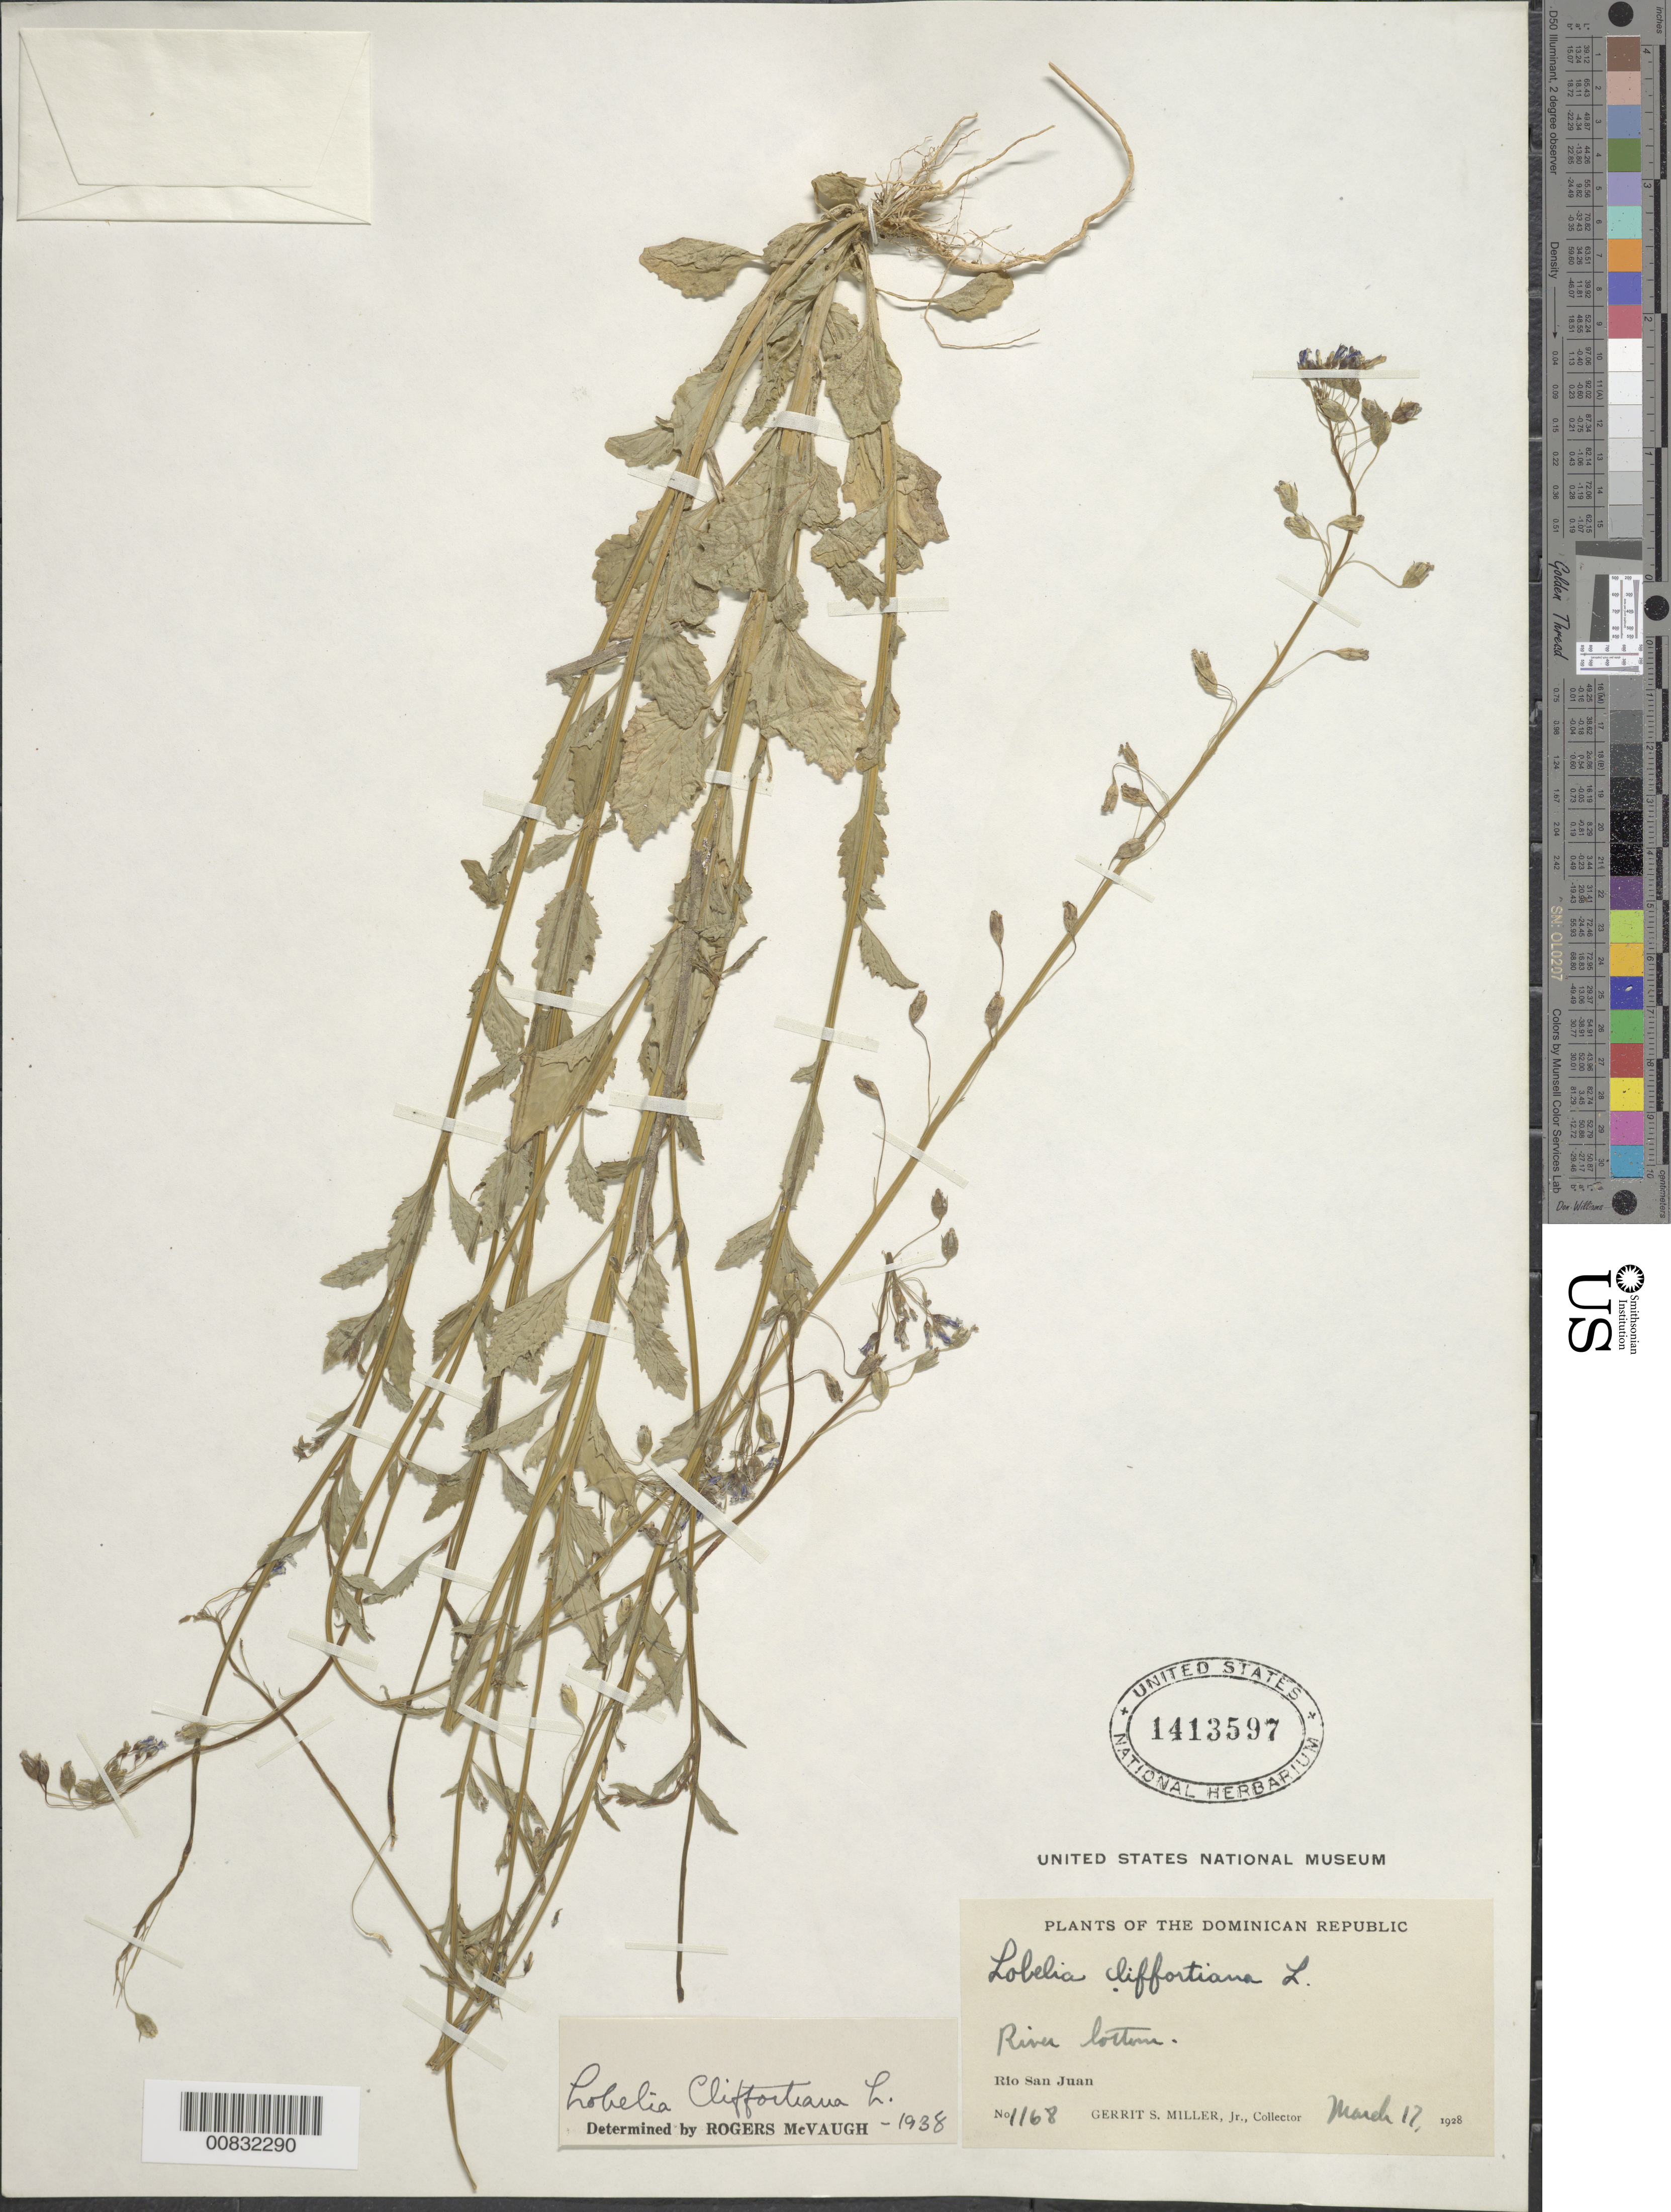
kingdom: Plantae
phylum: Tracheophyta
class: Magnoliopsida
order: Asterales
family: Campanulaceae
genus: Lobelia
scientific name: Lobelia cliffortiana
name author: L.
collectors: G. S. Miller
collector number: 1168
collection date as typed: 17 Mar 1928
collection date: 1928-03-17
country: Dominican Republic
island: Hispaniola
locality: Rio San Juan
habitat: River bottom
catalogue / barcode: US 1413597